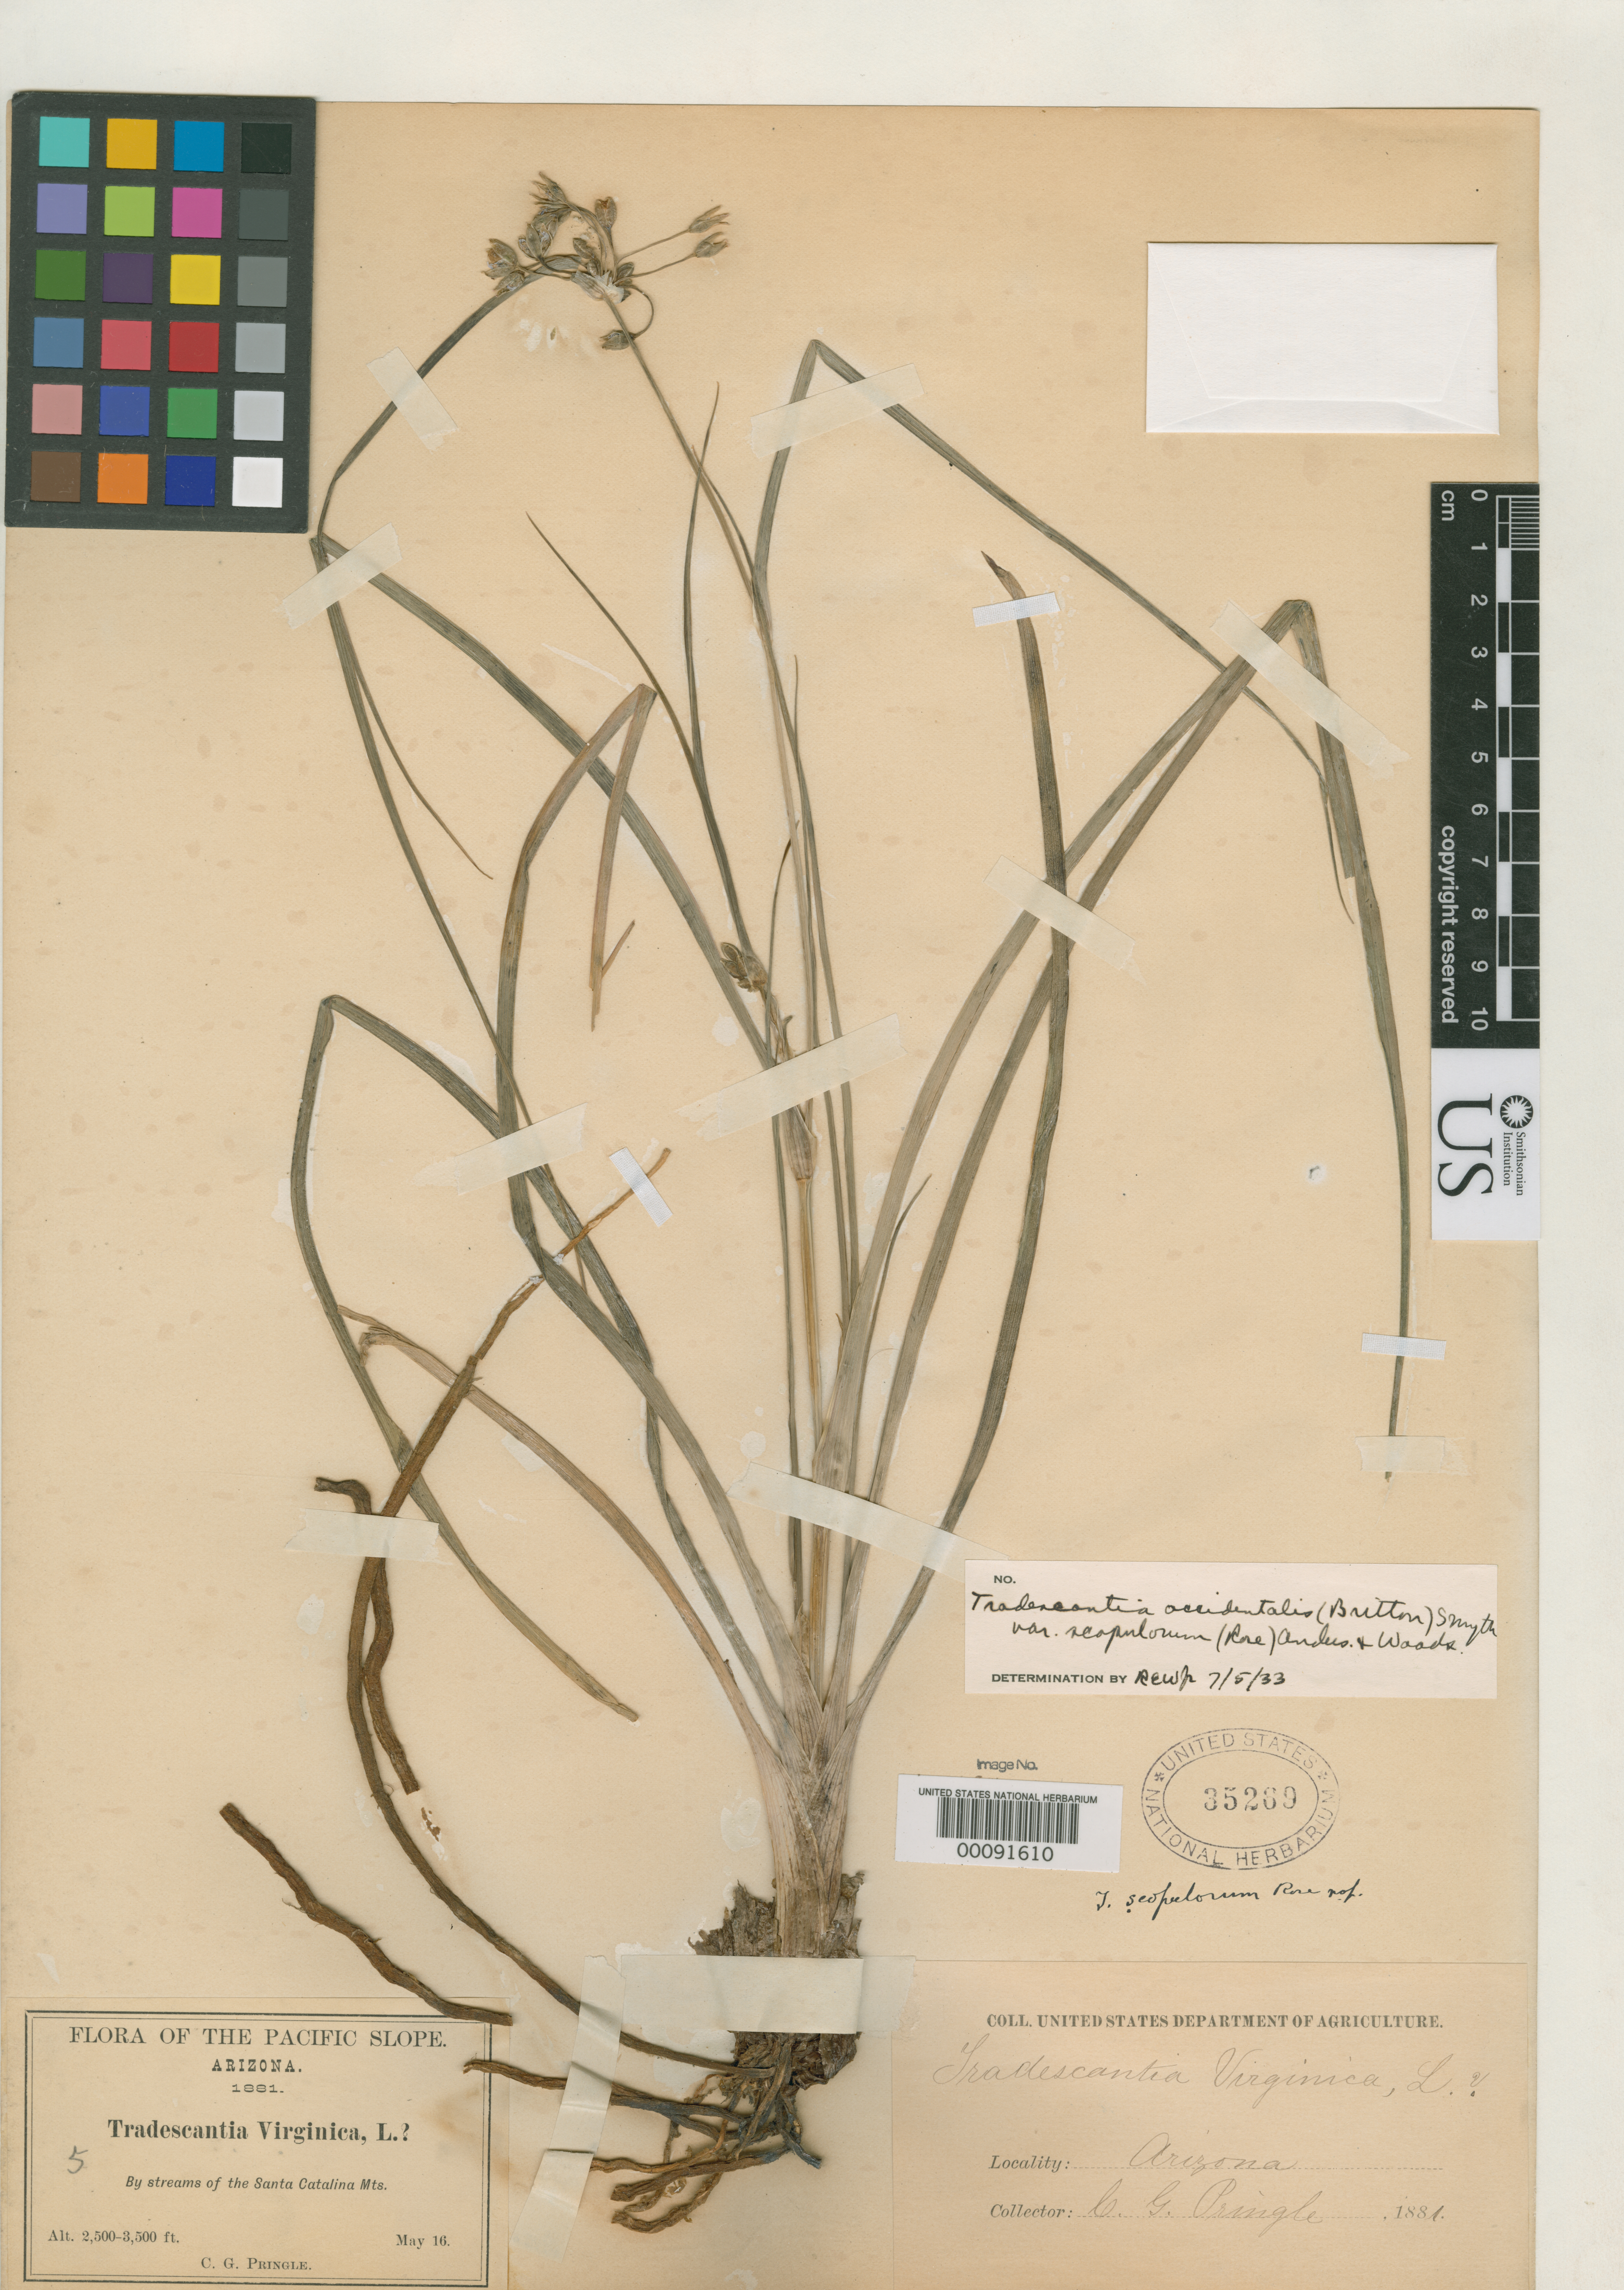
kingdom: Plantae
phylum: Tracheophyta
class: Liliopsida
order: Commelinales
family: Commelinaceae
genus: Tradescantia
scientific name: Tradescantia scopulorum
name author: Rose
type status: Holotype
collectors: C. G. Pringle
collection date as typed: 16 May 1881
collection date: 1881-05-16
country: United States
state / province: Arizona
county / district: Pima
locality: Santa Catalina Mountains; alt. 2500-3500 ft.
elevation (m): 762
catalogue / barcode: US 35269